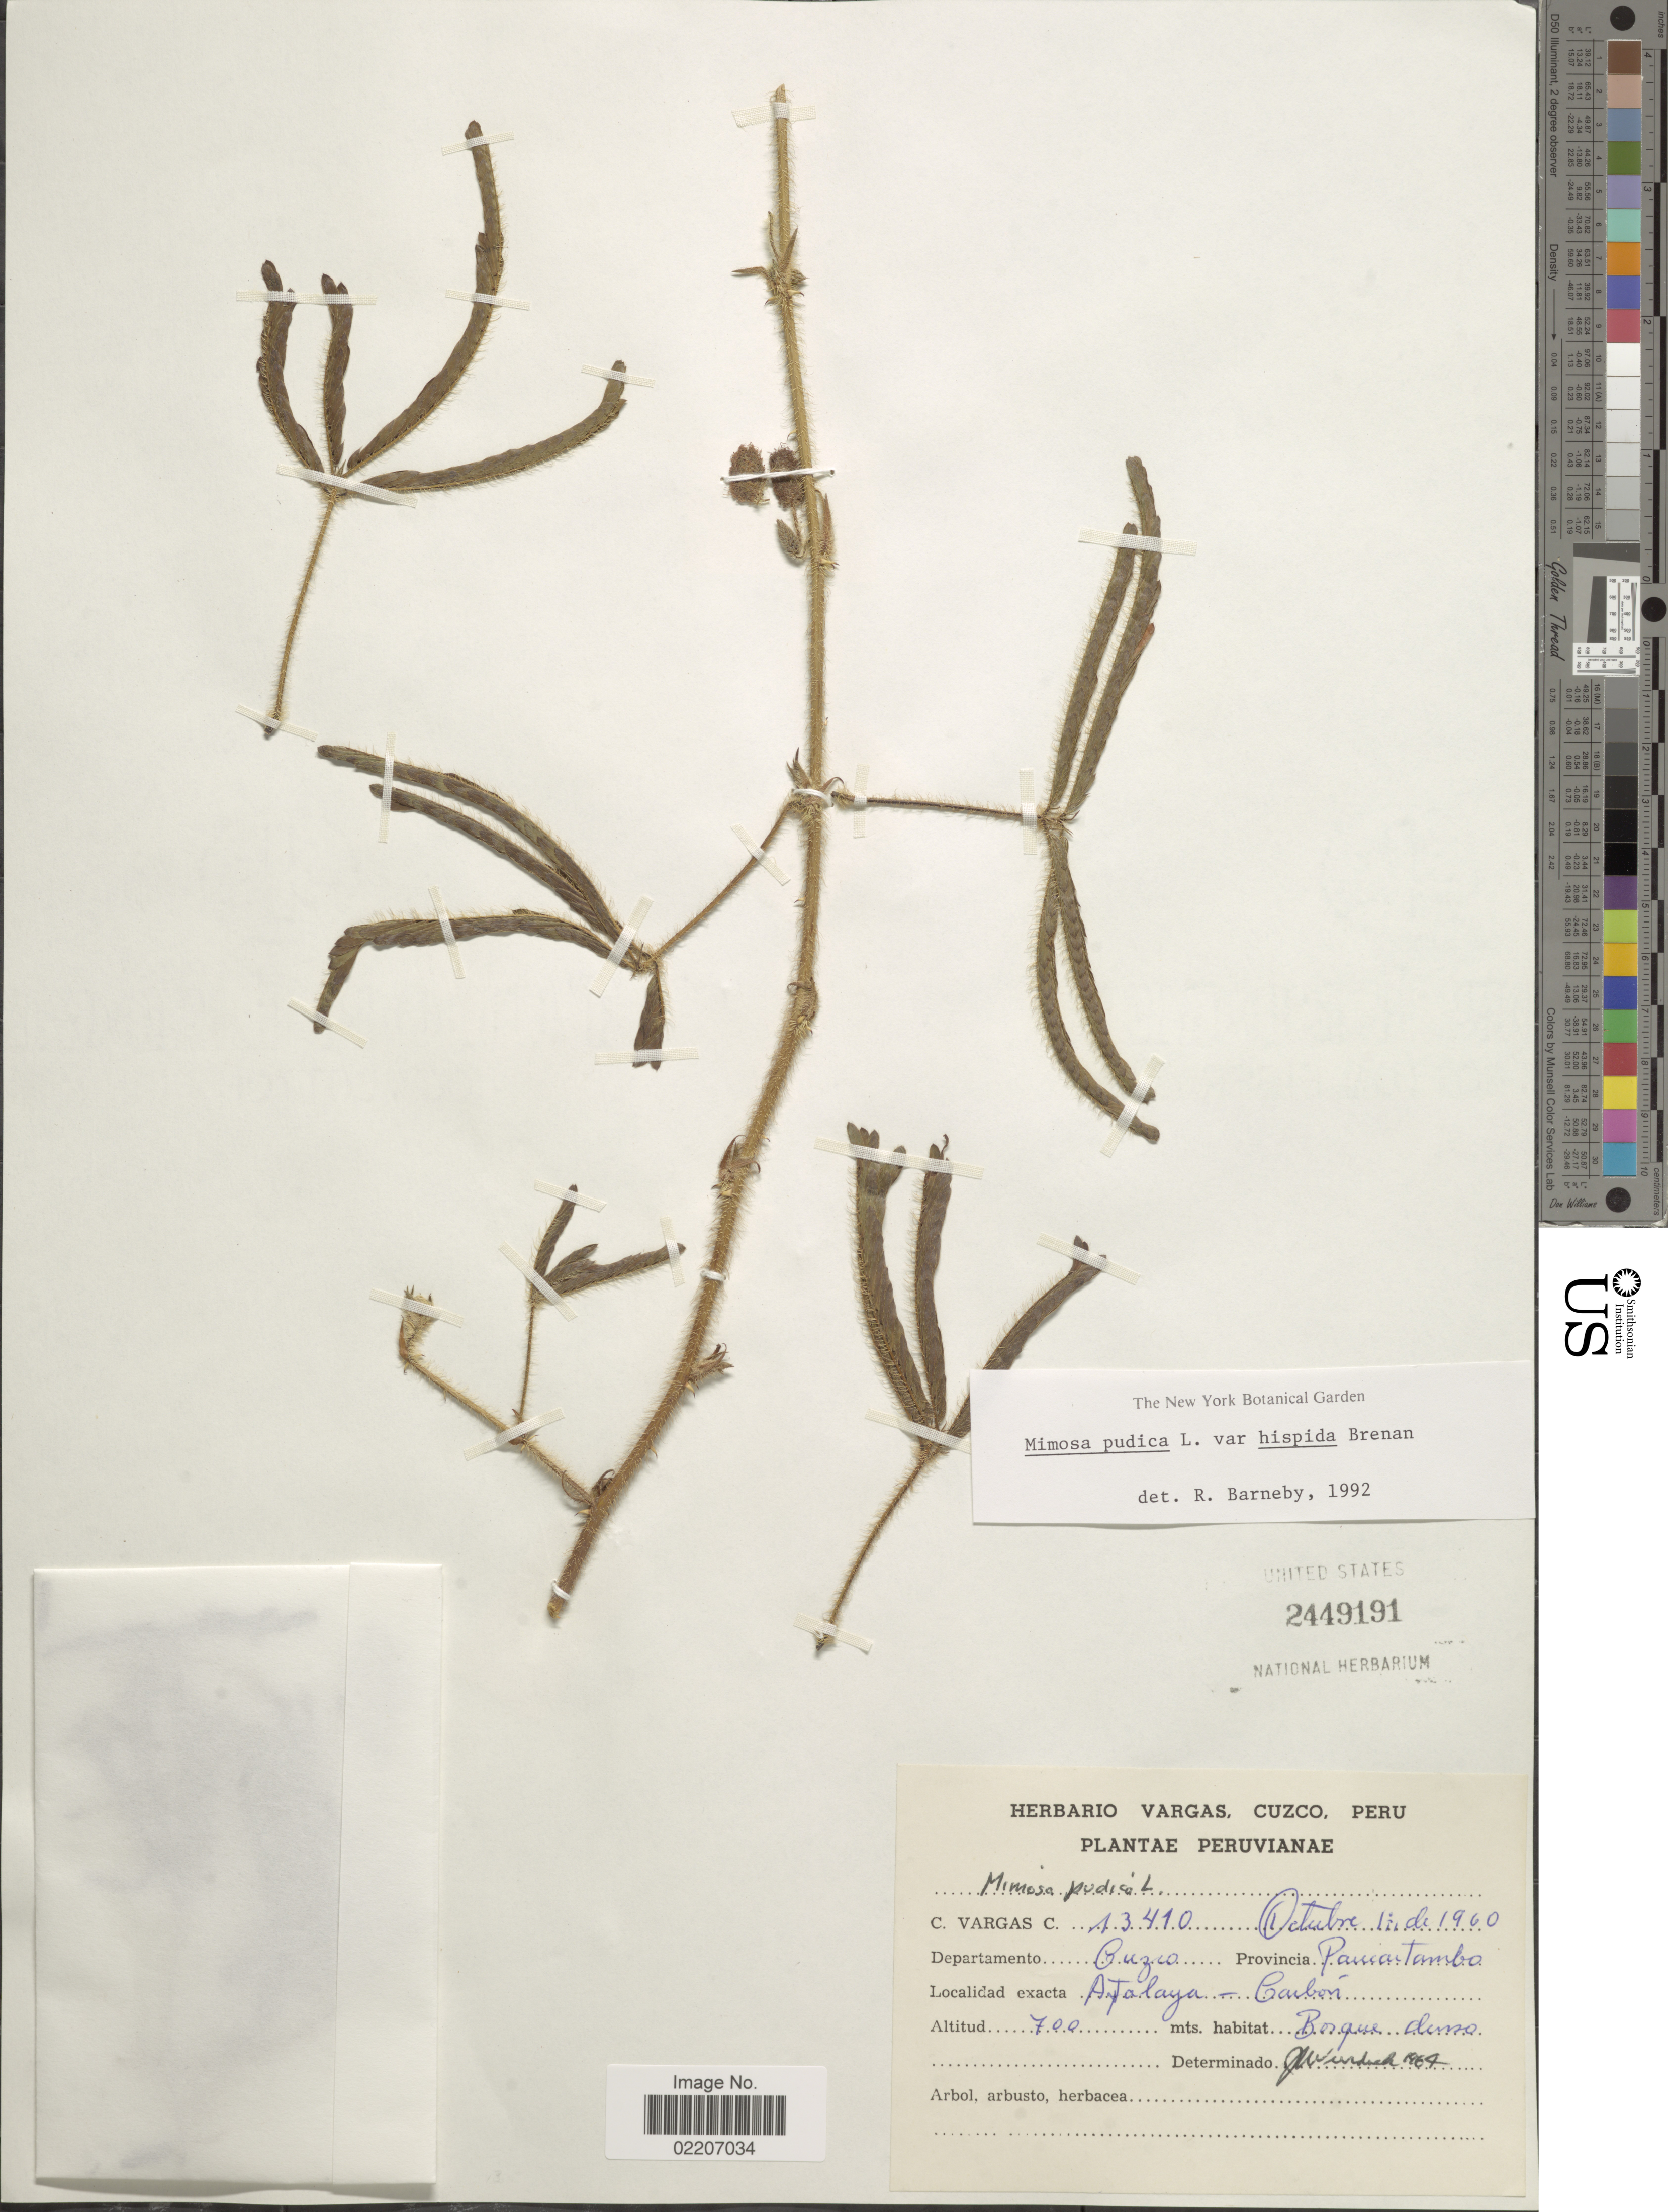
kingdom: Plantae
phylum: Tracheophyta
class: Magnoliopsida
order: Fabales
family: Fabaceae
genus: Mimosa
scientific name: Mimosa pudica var. hispida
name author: Brenan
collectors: C. Vargas Calderón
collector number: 13410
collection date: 1960-10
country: Peru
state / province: Cusco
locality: Atalaya-Carbon.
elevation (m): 700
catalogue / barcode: US 2449191